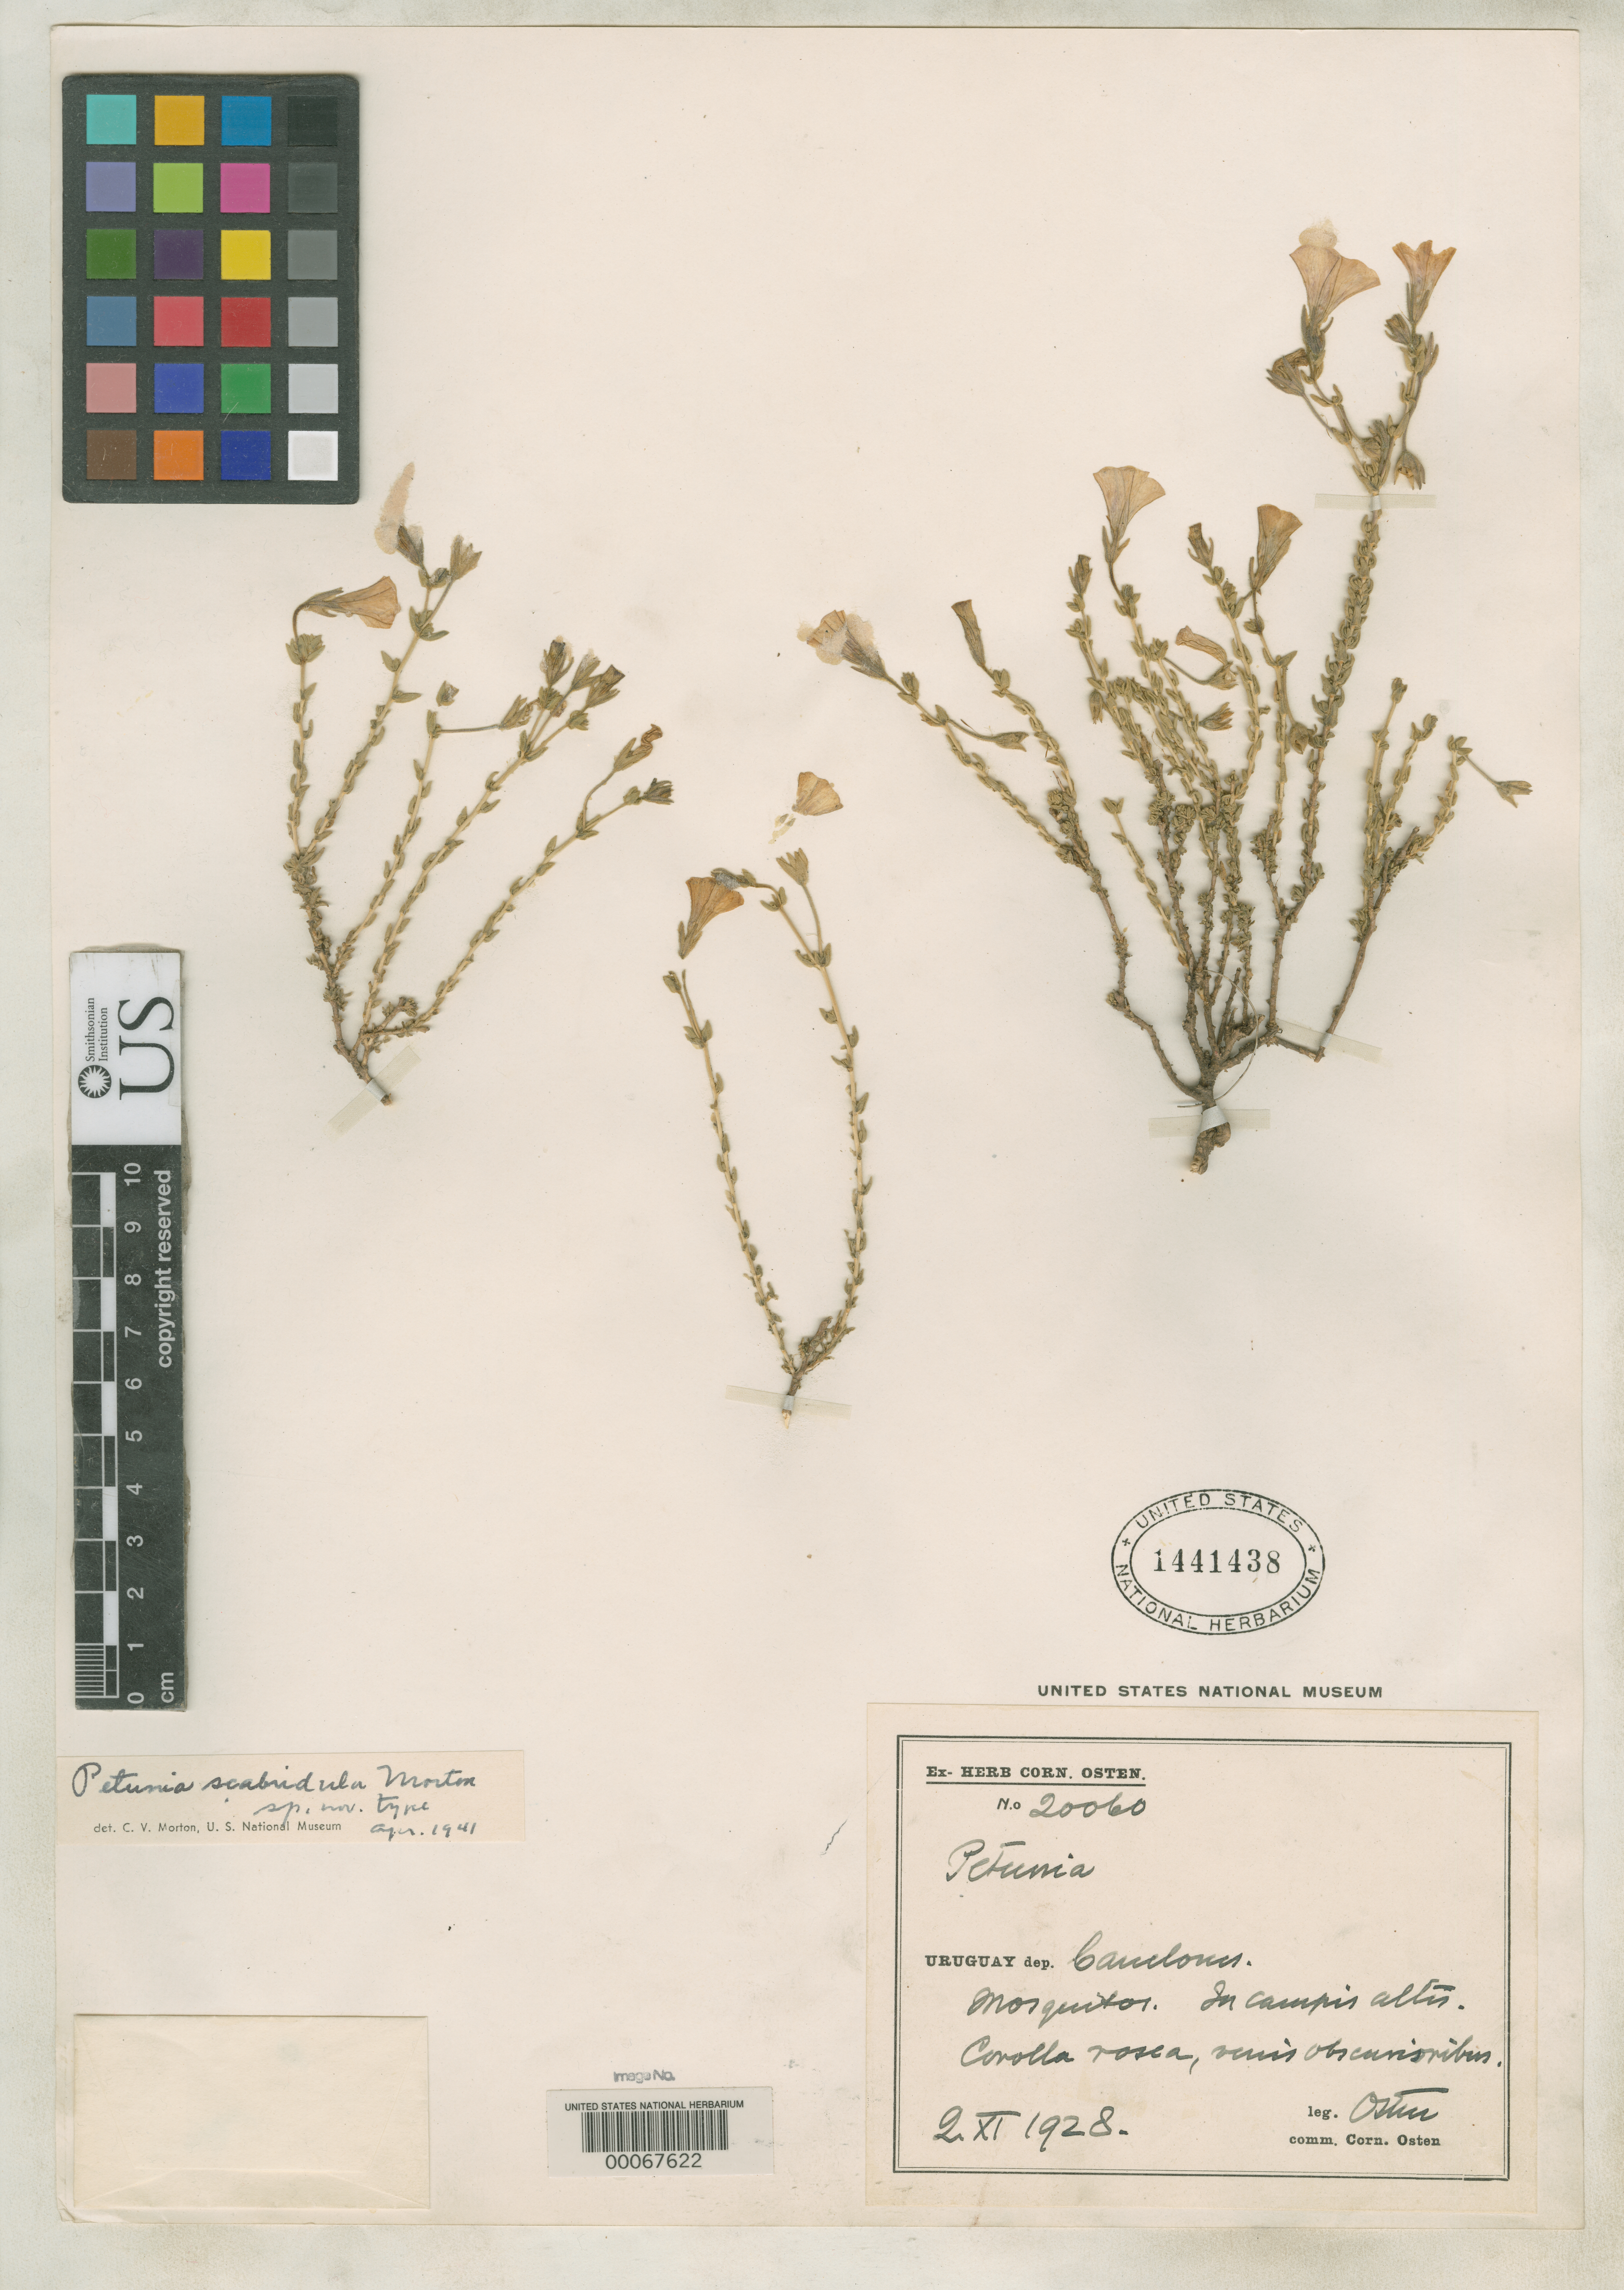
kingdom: Plantae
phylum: Tracheophyta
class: Magnoliopsida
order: Solanales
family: Solanaceae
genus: Petunia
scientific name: Petunia scabridula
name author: C.V. Morton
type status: Holotype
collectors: C. Osten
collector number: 20060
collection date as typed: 02 Nov 1928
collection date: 1928-11-02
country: Uruguay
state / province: Canelones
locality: Mosquitos.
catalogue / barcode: US 1441438